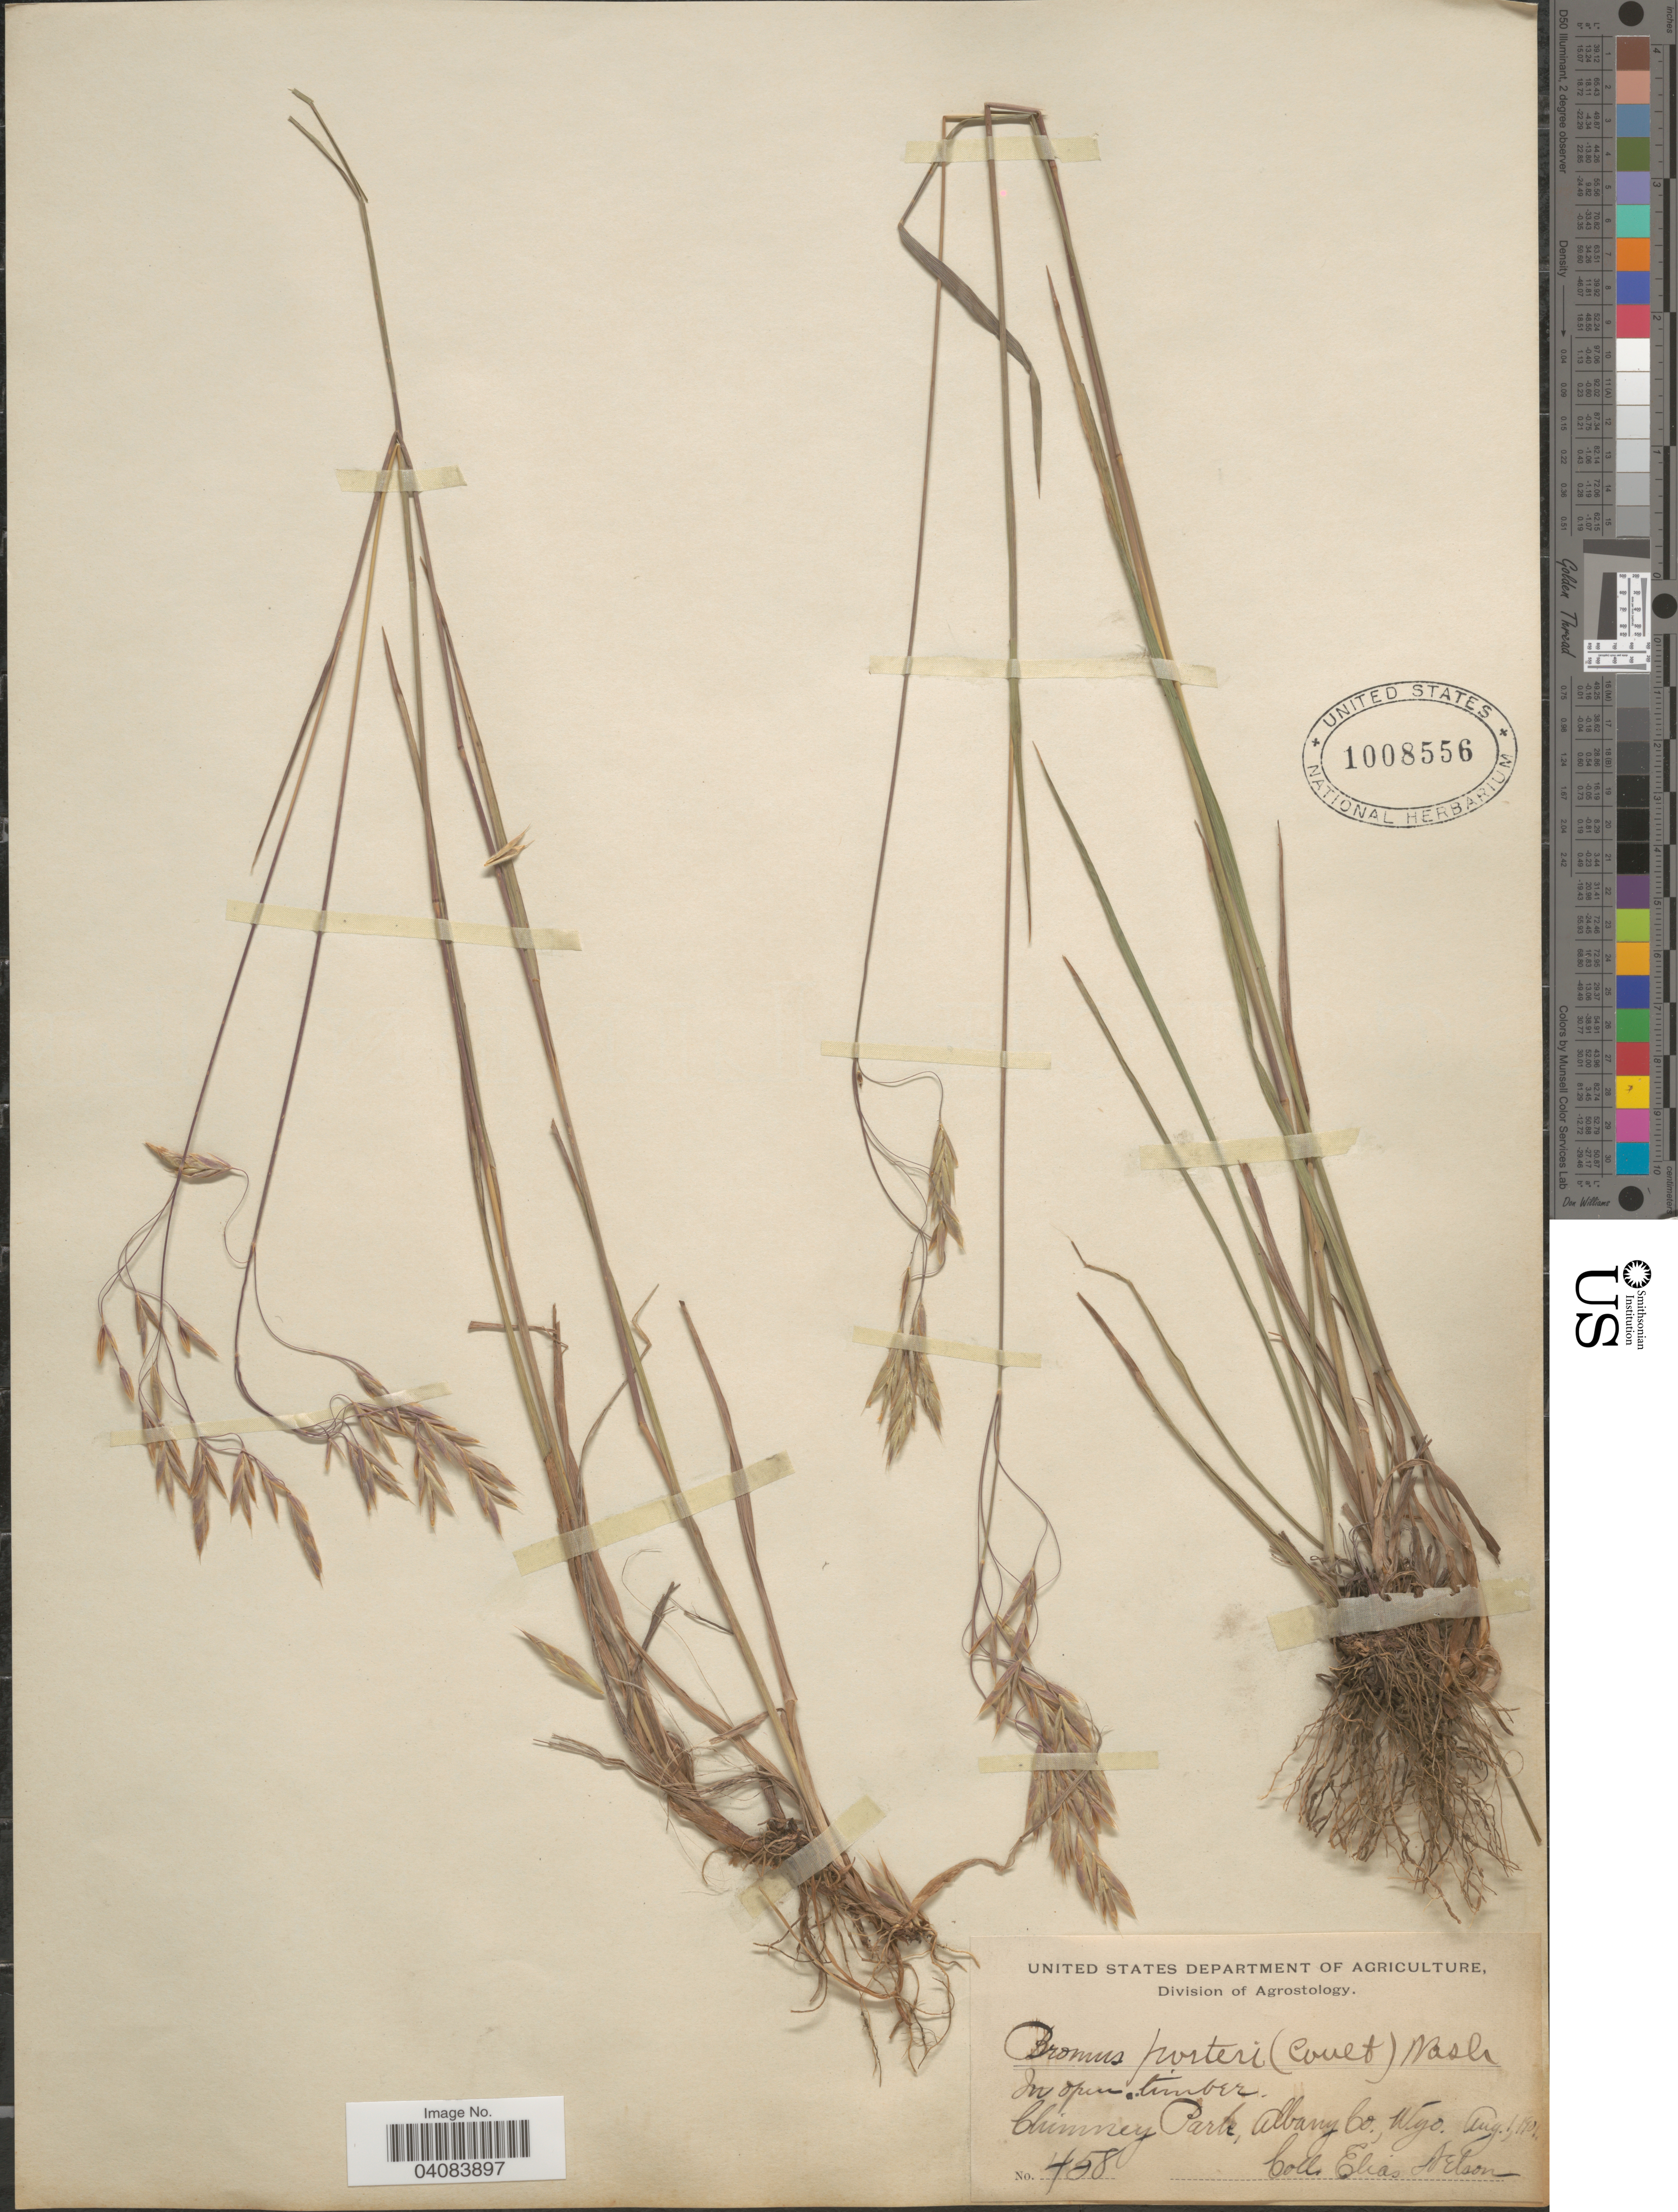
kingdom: Plantae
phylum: Tracheophyta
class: Liliopsida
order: Poales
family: Poaceae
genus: Bromus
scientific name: Bromus porteri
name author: (J.M. Coult.) Nash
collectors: E. Nelson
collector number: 458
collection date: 1901-08-01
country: United States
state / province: Wyoming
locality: In open timber. Chimney Park, Albany Co.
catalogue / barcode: US 1008556